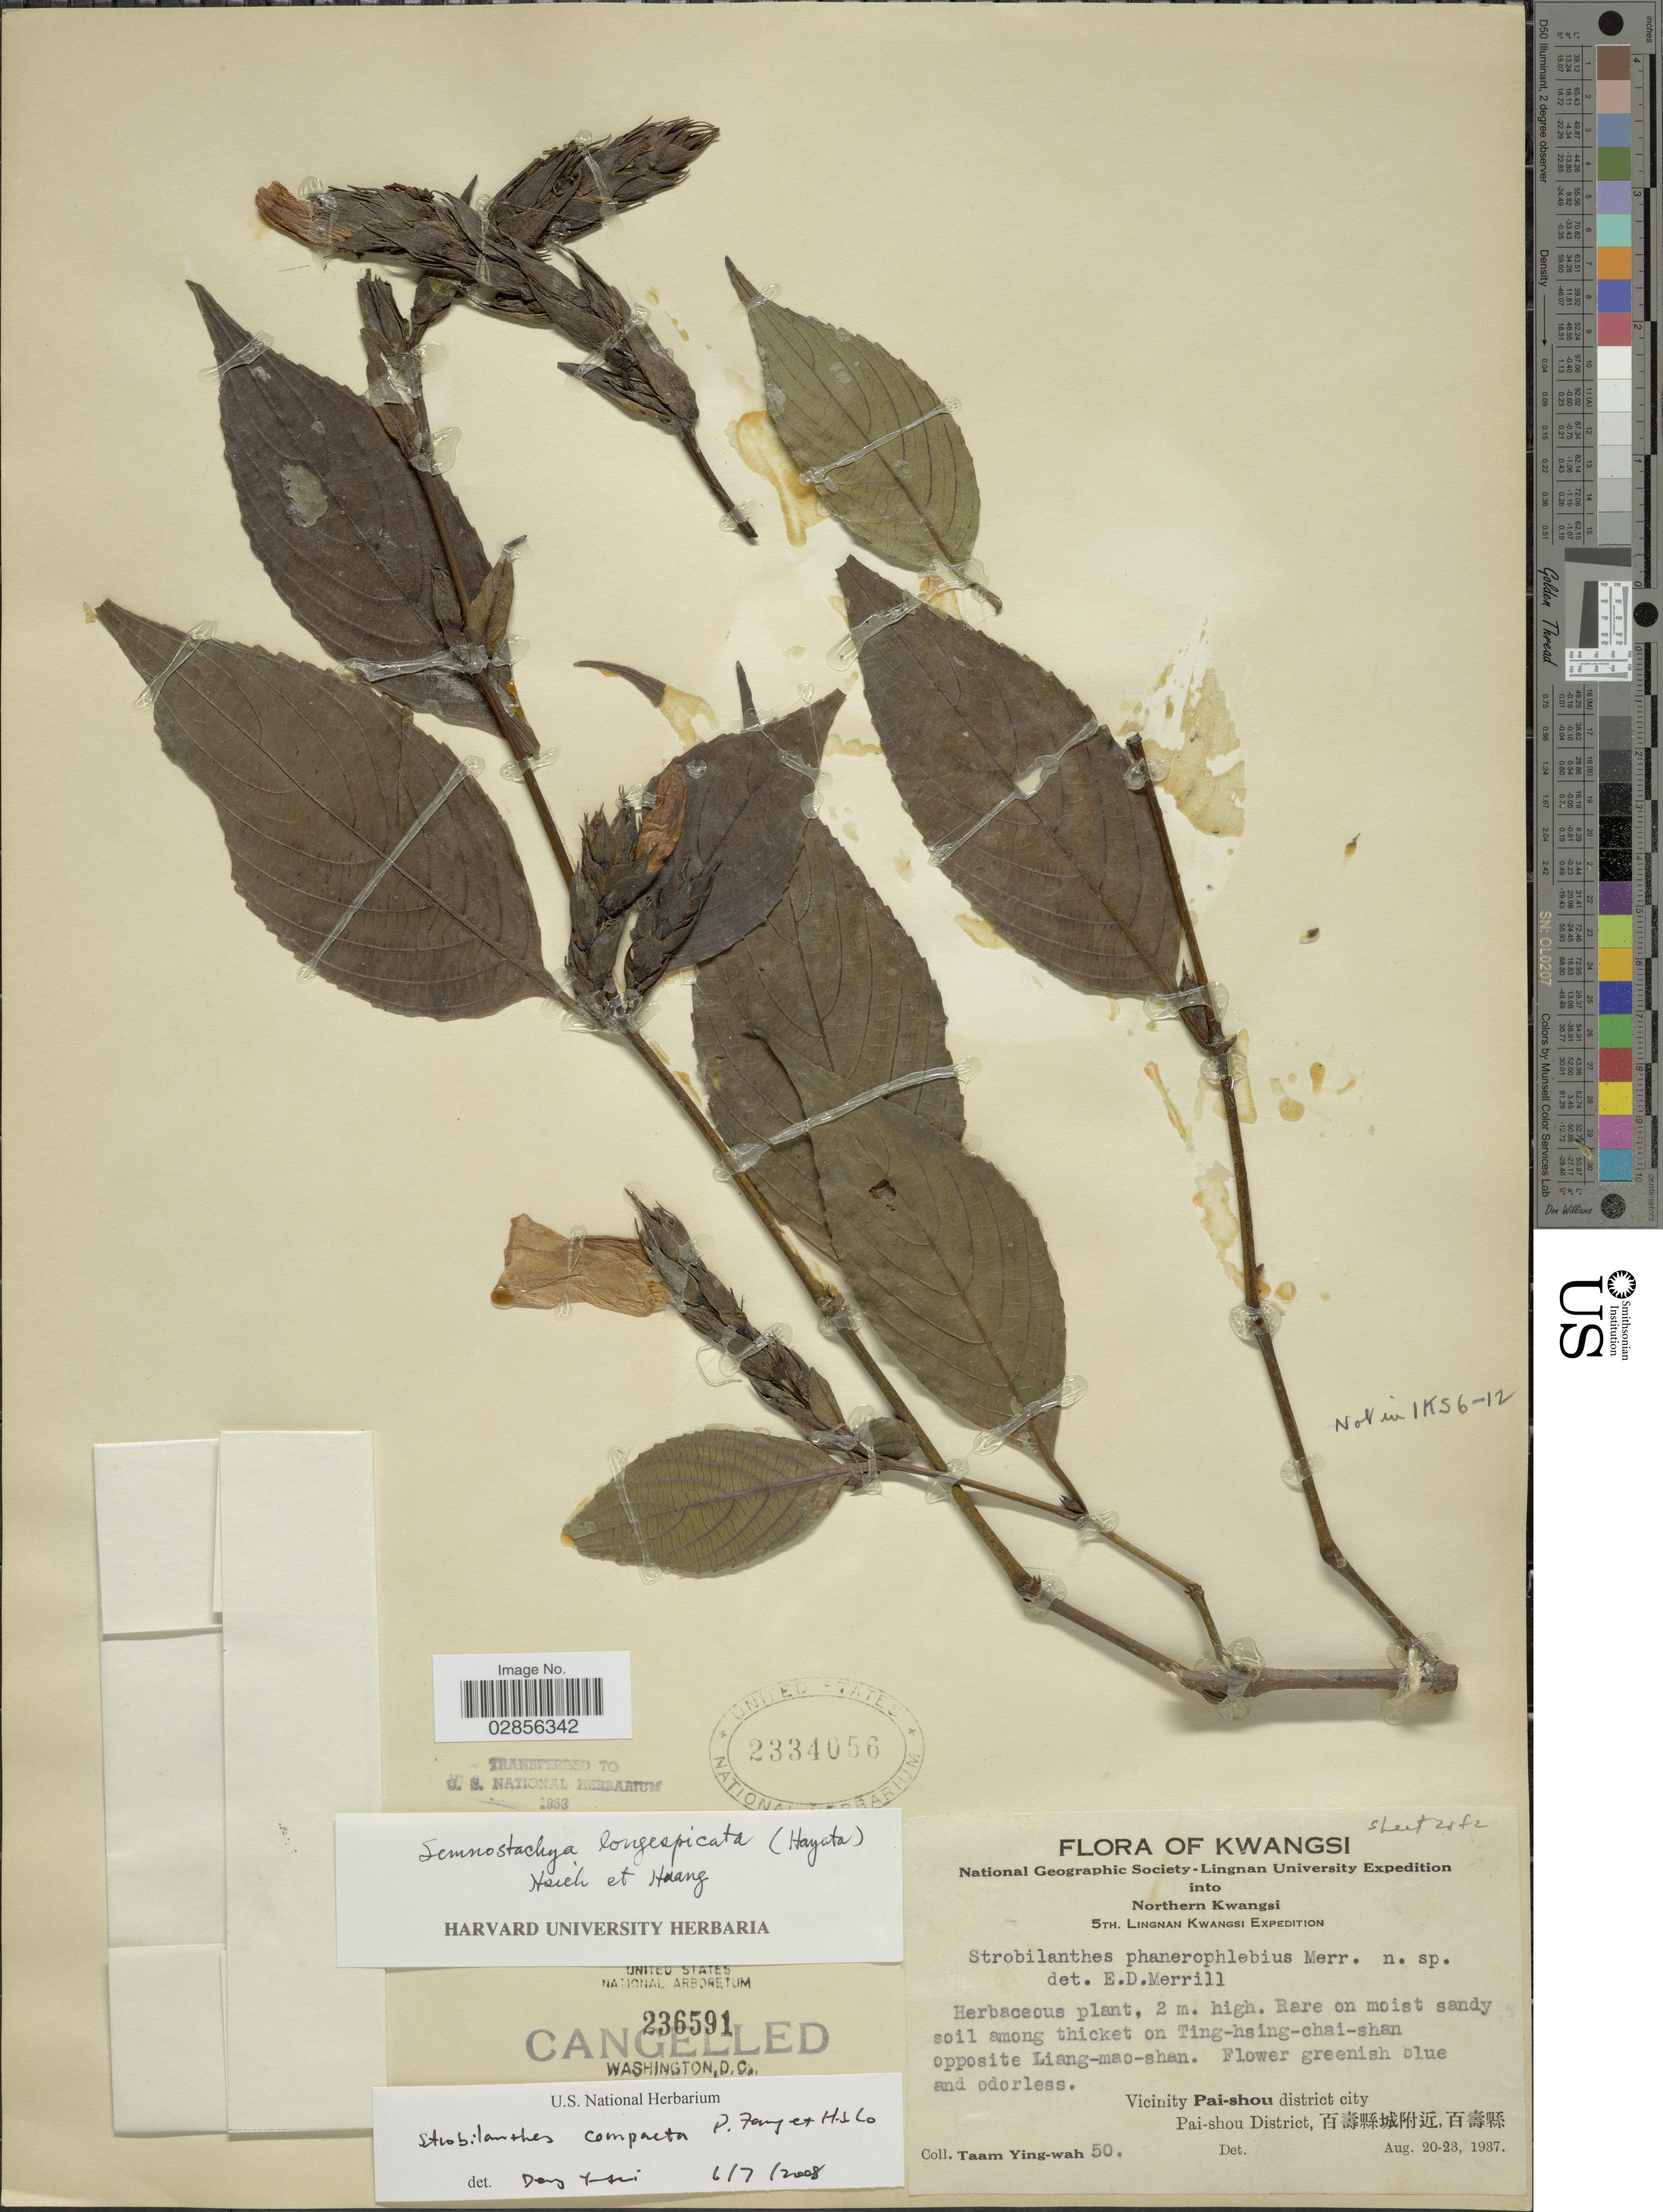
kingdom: Plantae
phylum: Tracheophyta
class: Magnoliopsida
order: Lamiales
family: Acanthaceae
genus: Strobilanthes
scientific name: Strobilanthes compacta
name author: D. Fang & H.S. Lo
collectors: Y. W. Taam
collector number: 50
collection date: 1937-08-20/1937-08-23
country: China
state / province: Guangxi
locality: Kwangsi. Northern Kwangsi. Vicinity Pai-shou district city. Pai-shou District.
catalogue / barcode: US 2334056